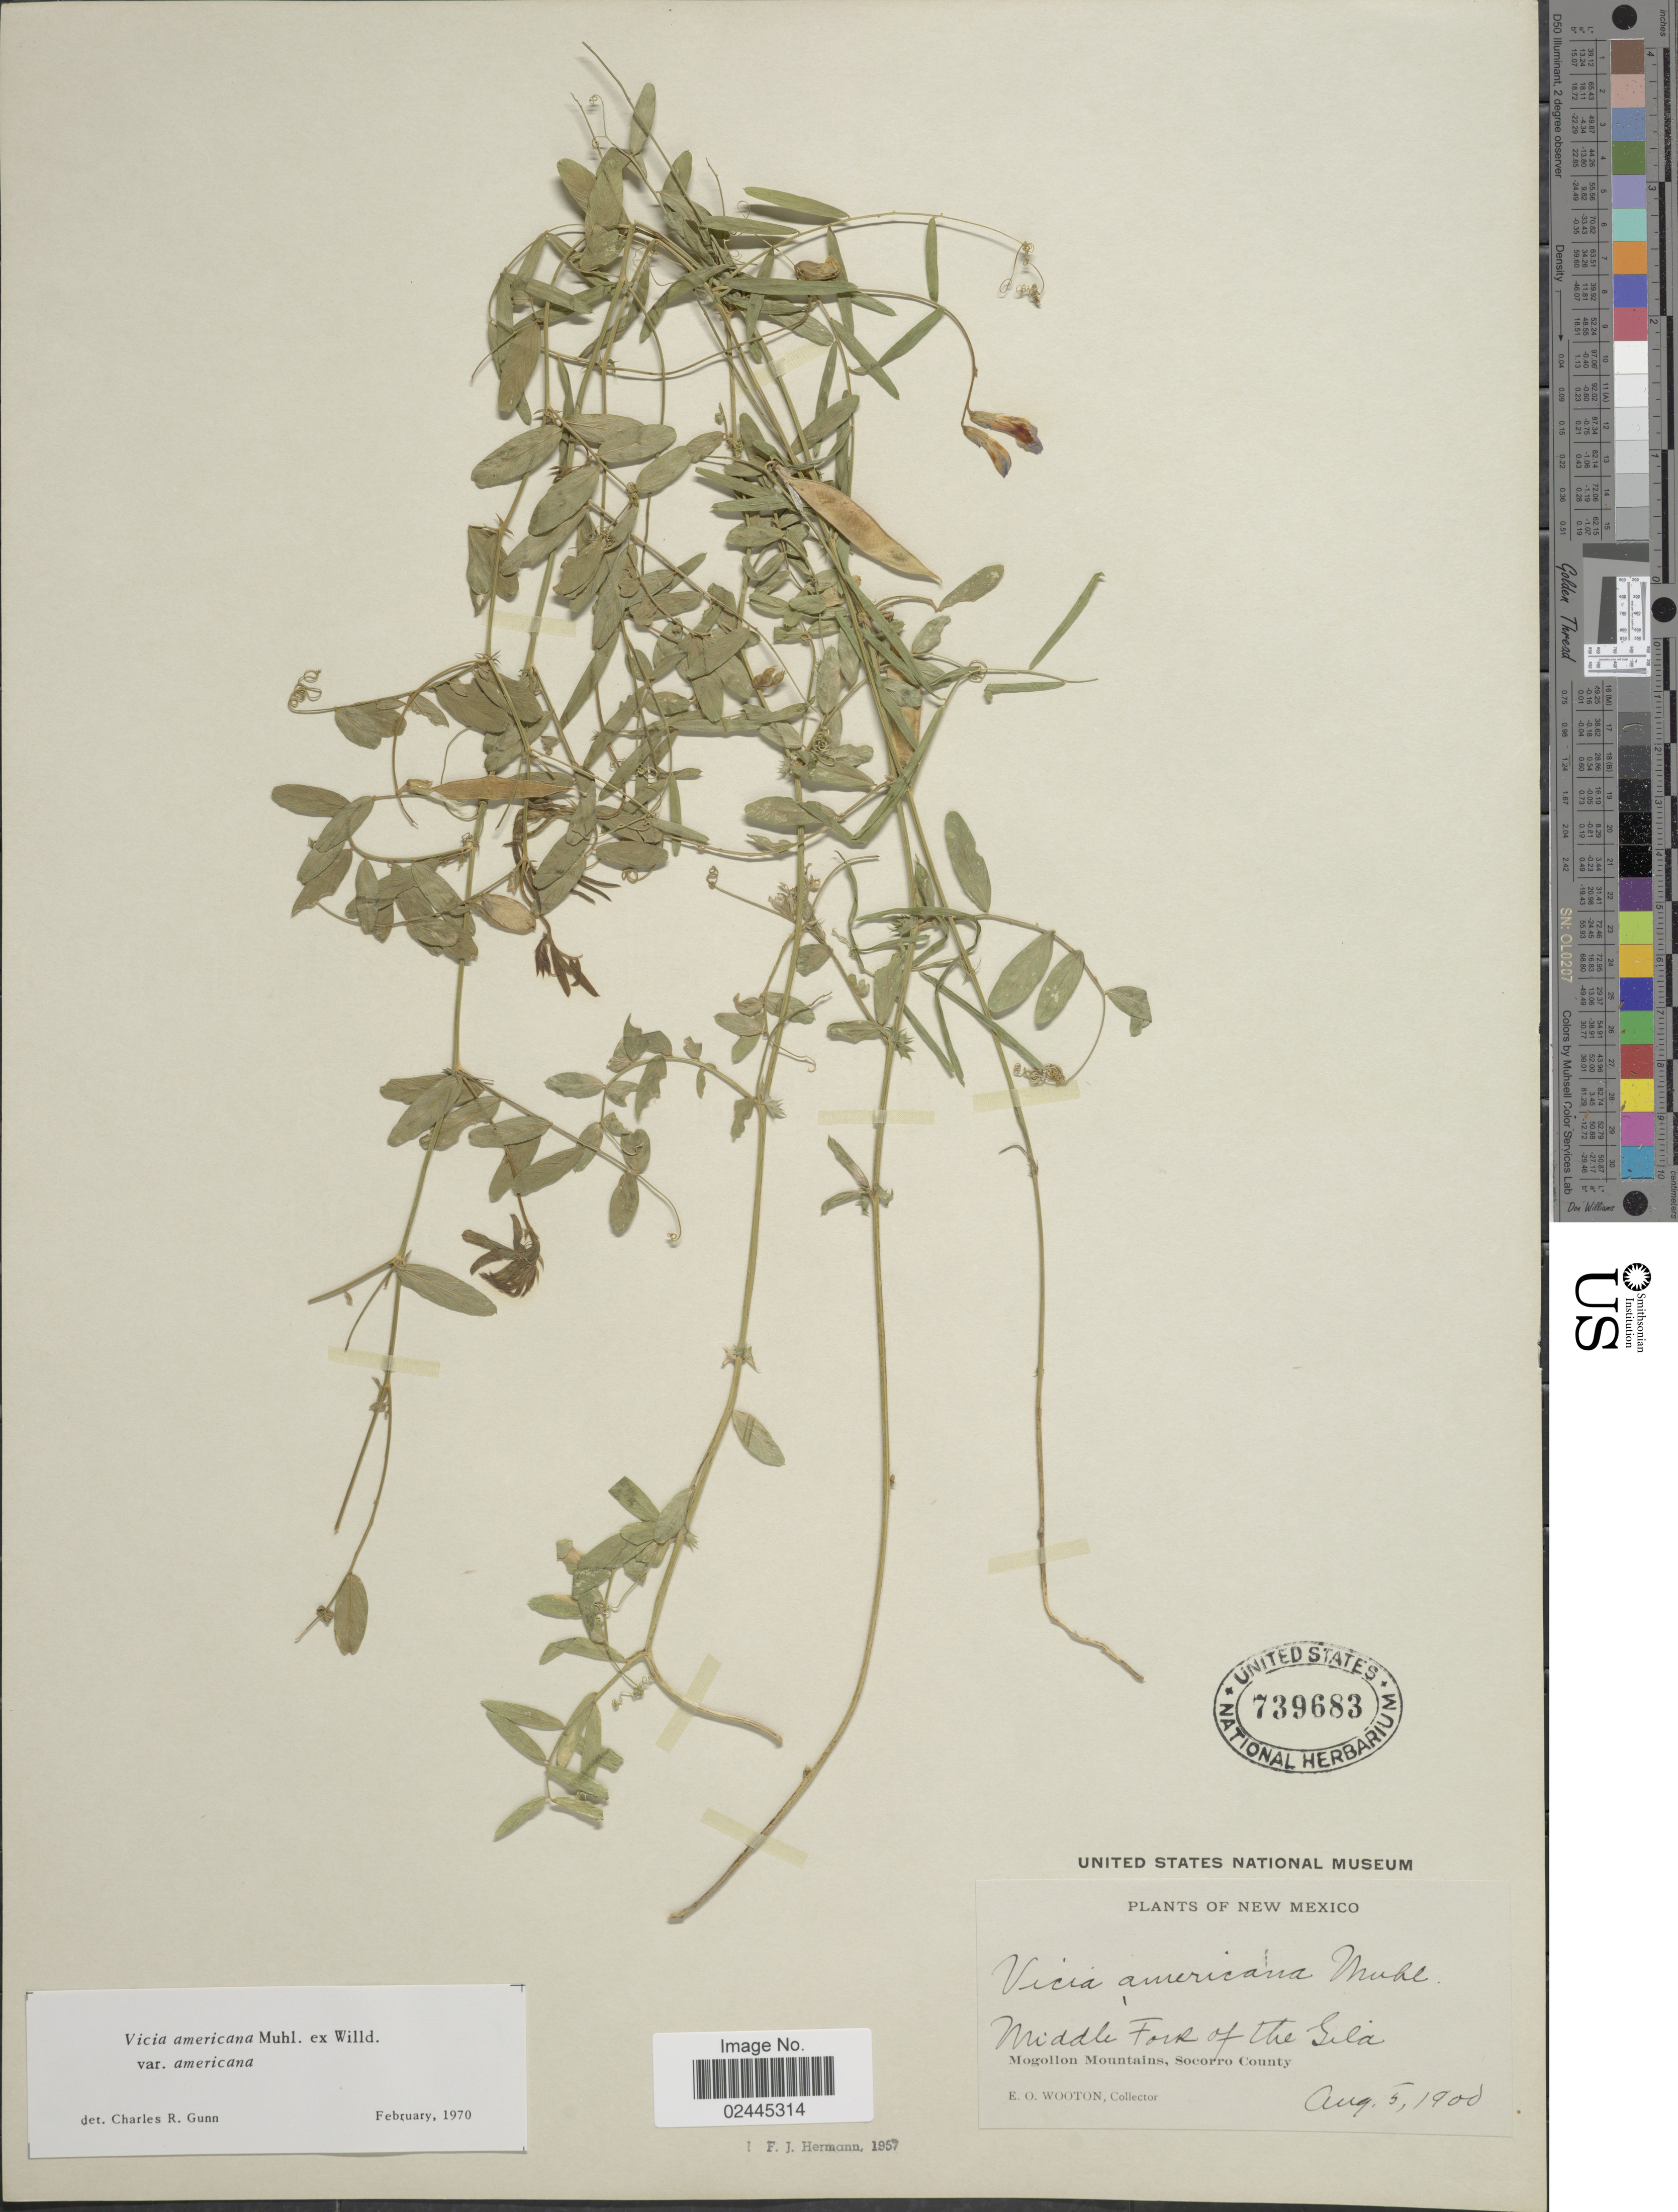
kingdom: Plantae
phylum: Tracheophyta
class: Magnoliopsida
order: Fabales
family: Fabaceae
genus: Vicia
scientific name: Vicia americana var. americana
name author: Muhl. ex Willd.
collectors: E. O. Wooton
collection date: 1900-08-05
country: United States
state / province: New Mexico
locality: Middle Fork of the Gila. Mogollon Mountains, Socorro County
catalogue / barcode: US 739683